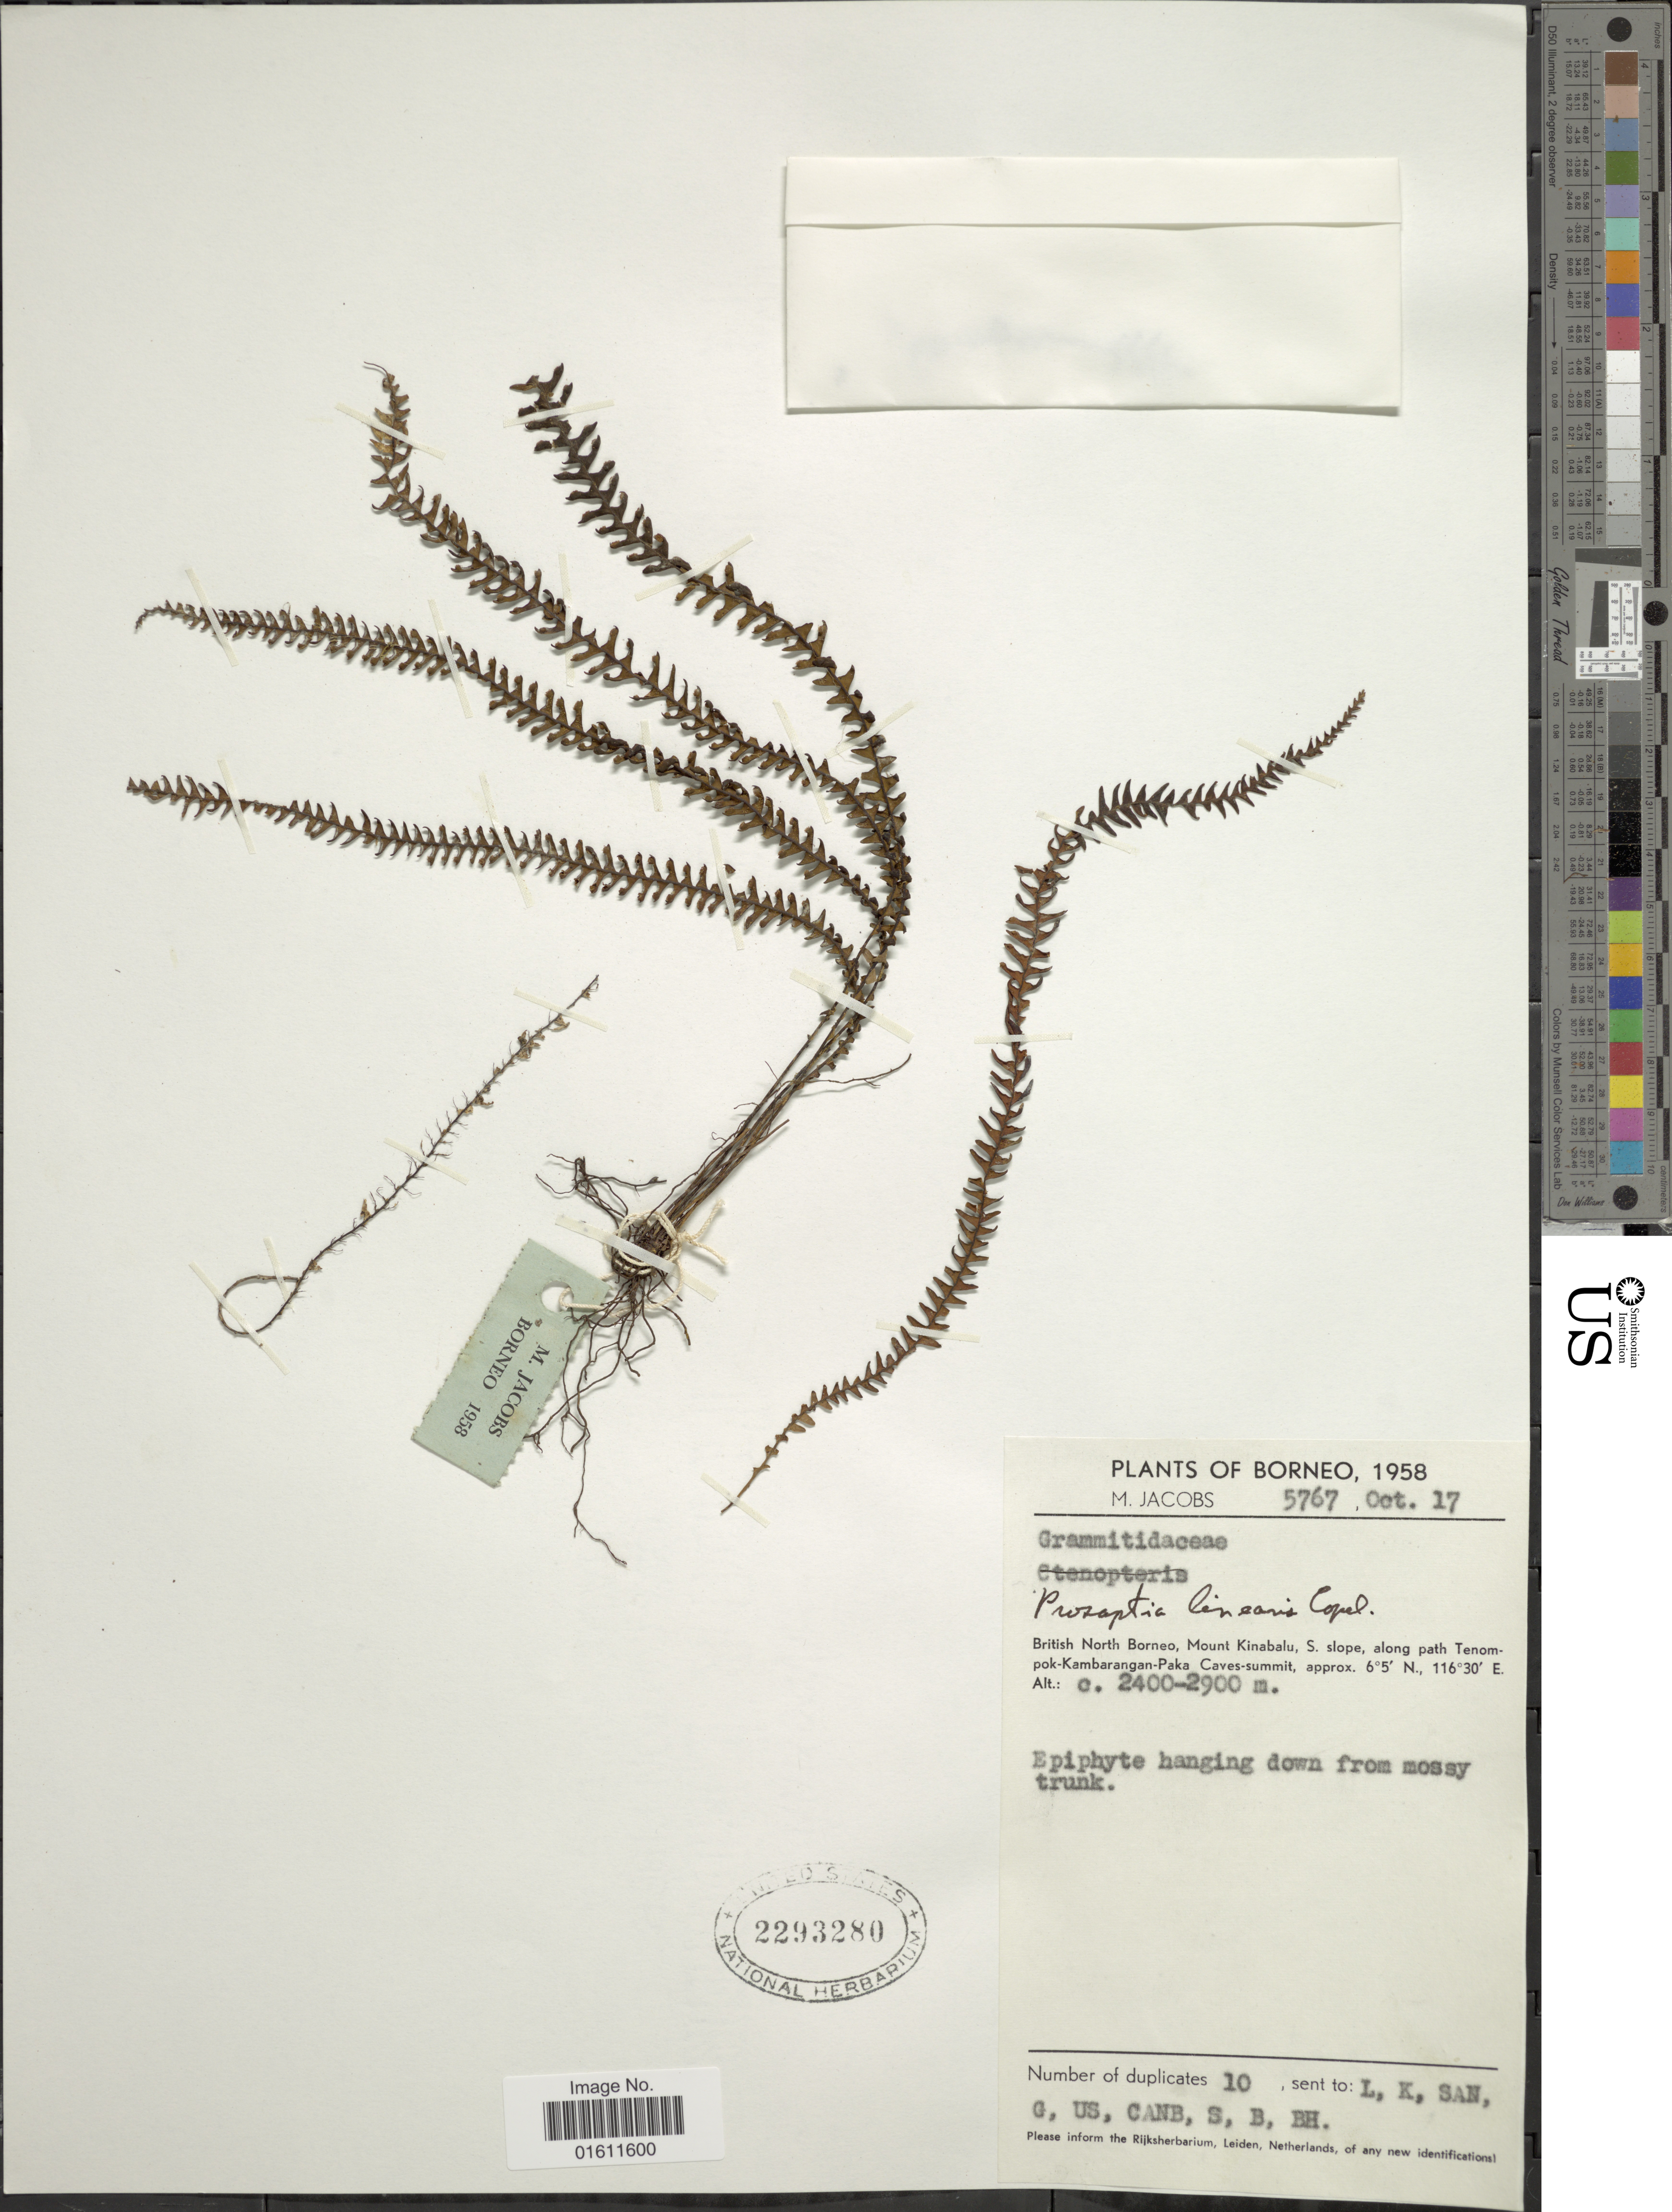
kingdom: Plantae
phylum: Tracheophyta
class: Polypodiopsida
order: Polypodiales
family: Polypodiaceae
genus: Prosaptia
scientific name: Prosaptia linearis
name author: Copel.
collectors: M. Jacobs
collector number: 5676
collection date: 1958-10-17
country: Malaysia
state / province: Sabah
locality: Mount Kinabalu, British North Borneo, S. slope, along path Tenompok-Kambarangan-Paka Caves summit.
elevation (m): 2400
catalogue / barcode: US 2293280